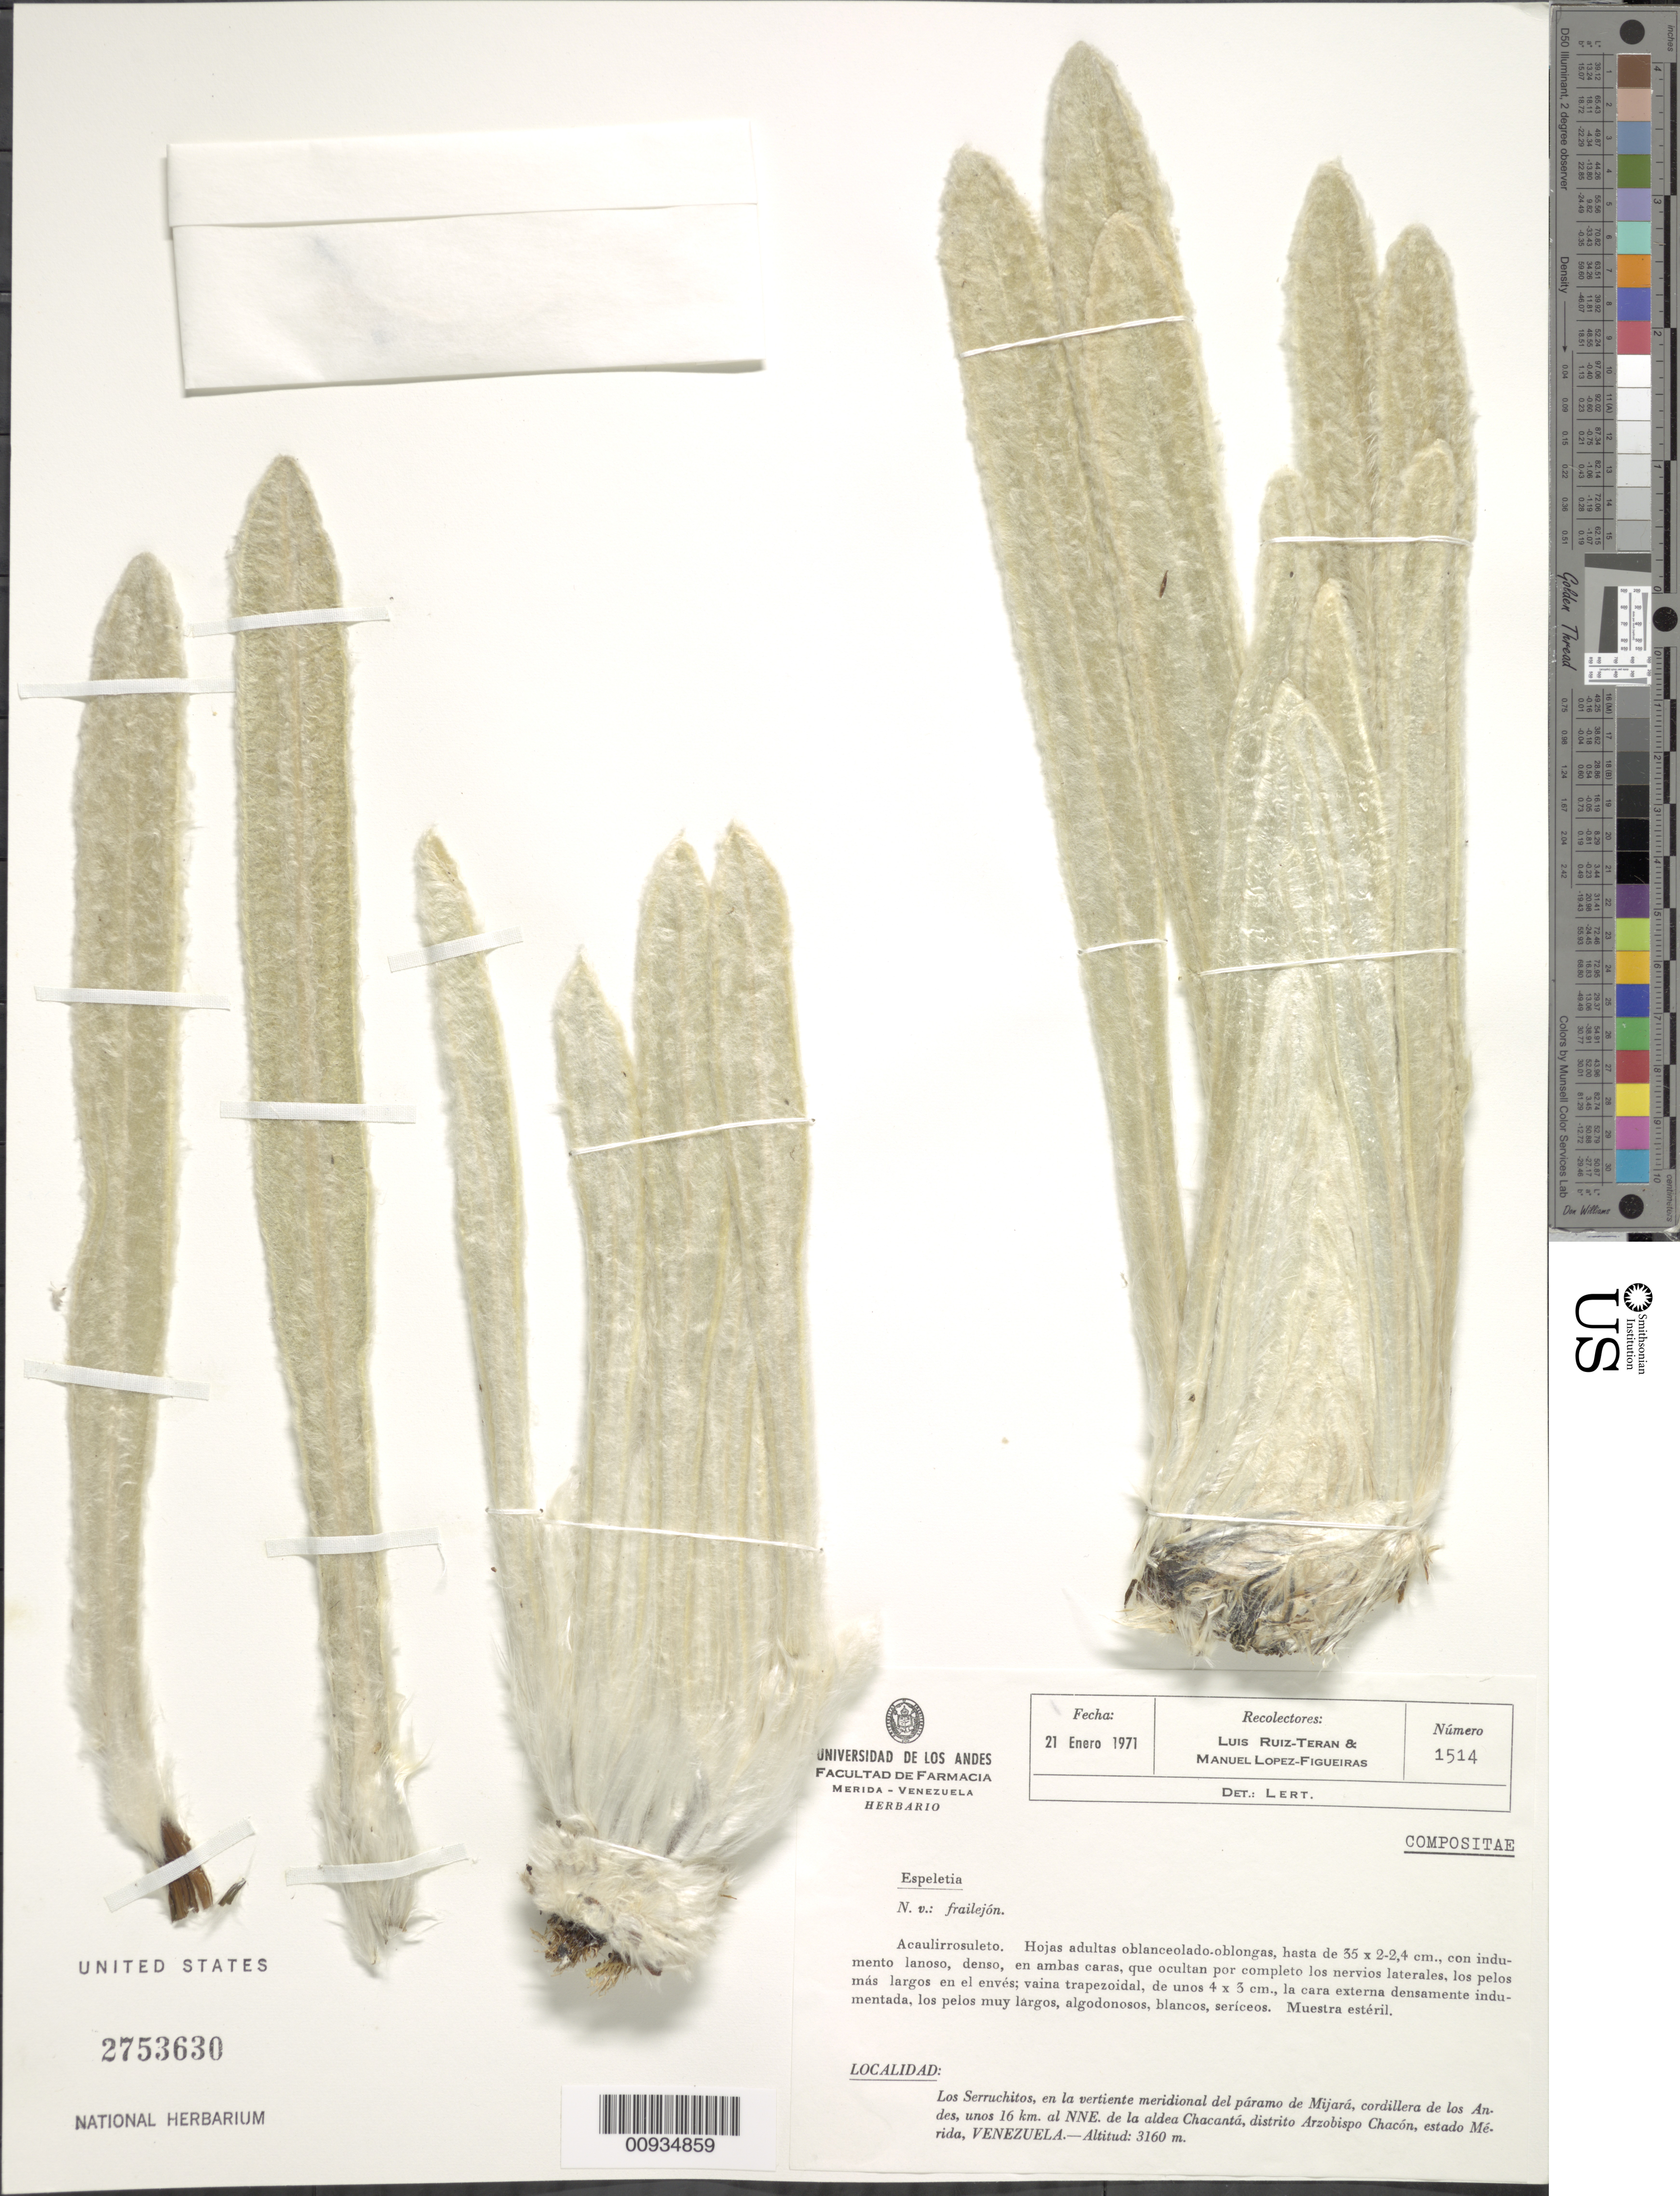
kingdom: Plantae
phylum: Tracheophyta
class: Magnoliopsida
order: Asterales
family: Asteraceae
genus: Espeletiopsis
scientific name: Espeletiopsis pozoensis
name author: (Cuatrec.) Cuatrec.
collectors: L. Teran & M. López Figueiras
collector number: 1514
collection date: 1971-01-21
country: Venezuela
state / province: Mérida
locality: Los Serruchitos, en la vertiente meridional del paramo de Mijara, Cordillera de Los Andes, unos 16 km al NNE de la aldea Chacanta, Distrito Arzobispo Chacon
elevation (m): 3160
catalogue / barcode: US 2753630